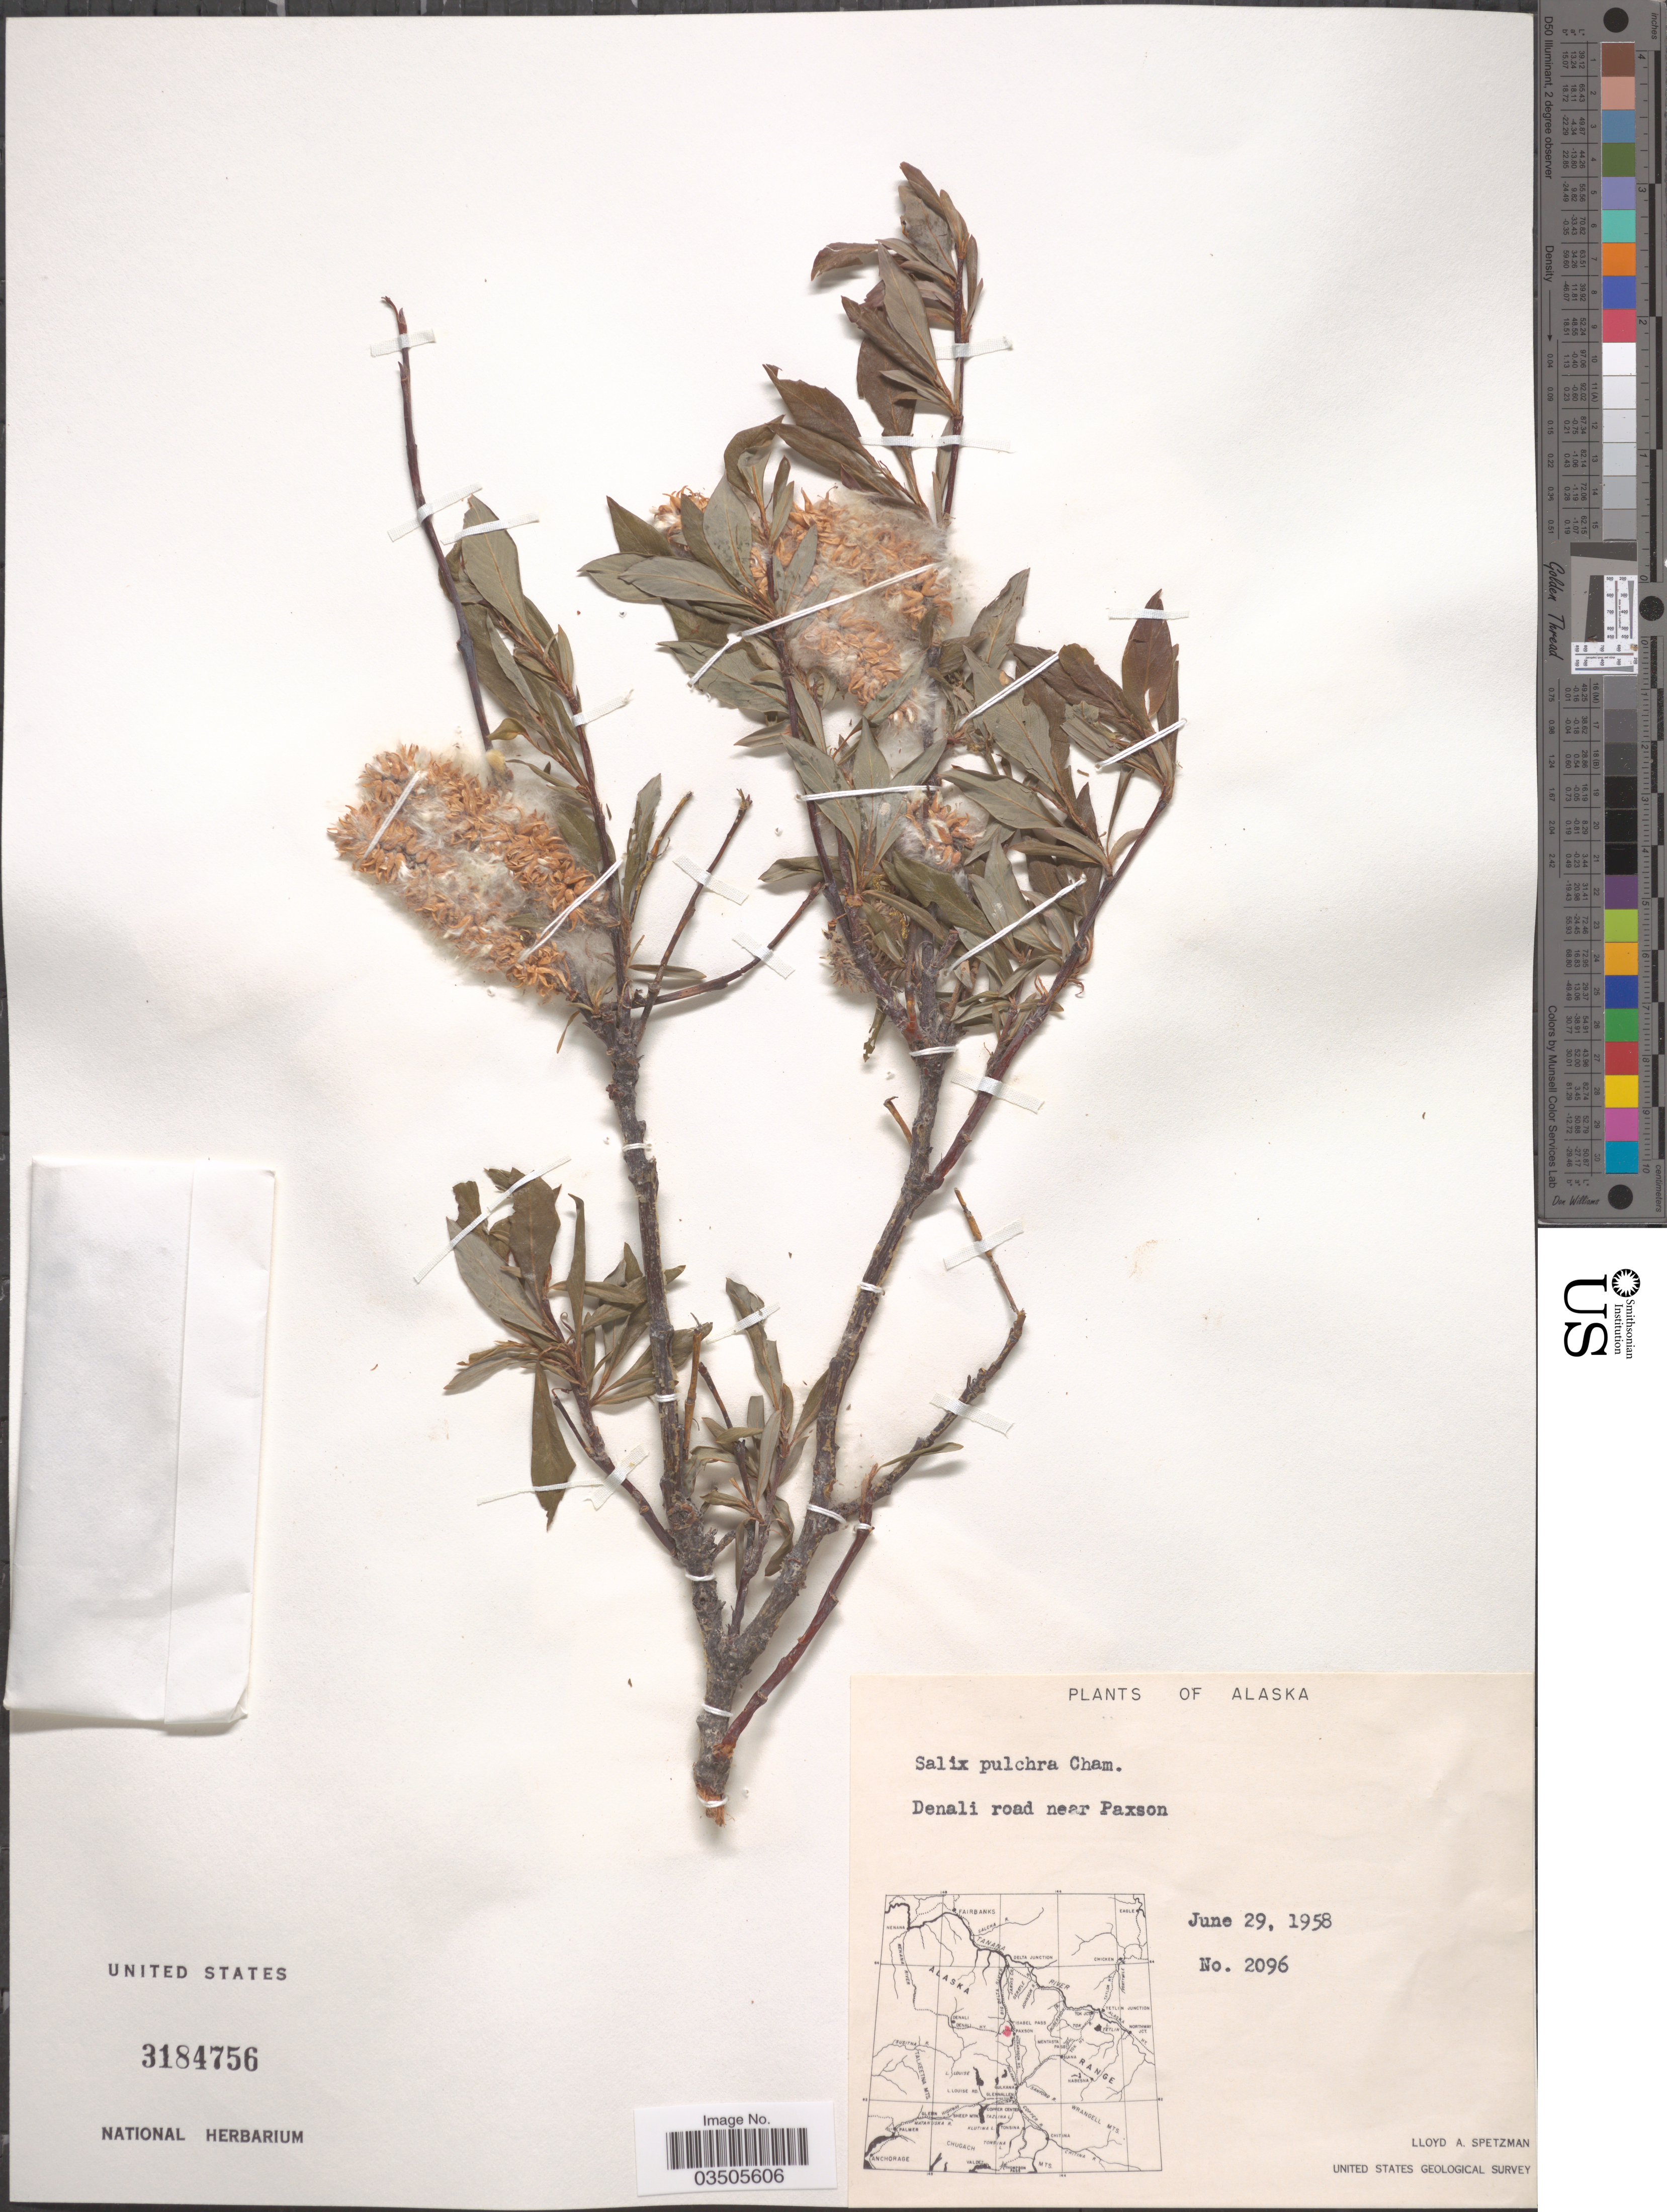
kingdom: Plantae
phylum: Tracheophyta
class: Magnoliopsida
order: Malpighiales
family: Salicaceae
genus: Salix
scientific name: Salix pulchra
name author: Cham.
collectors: L. Spetzman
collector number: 2096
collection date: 1958-06-29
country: United States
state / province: Alaska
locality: Denali road near Paxson.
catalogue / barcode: US 3184756